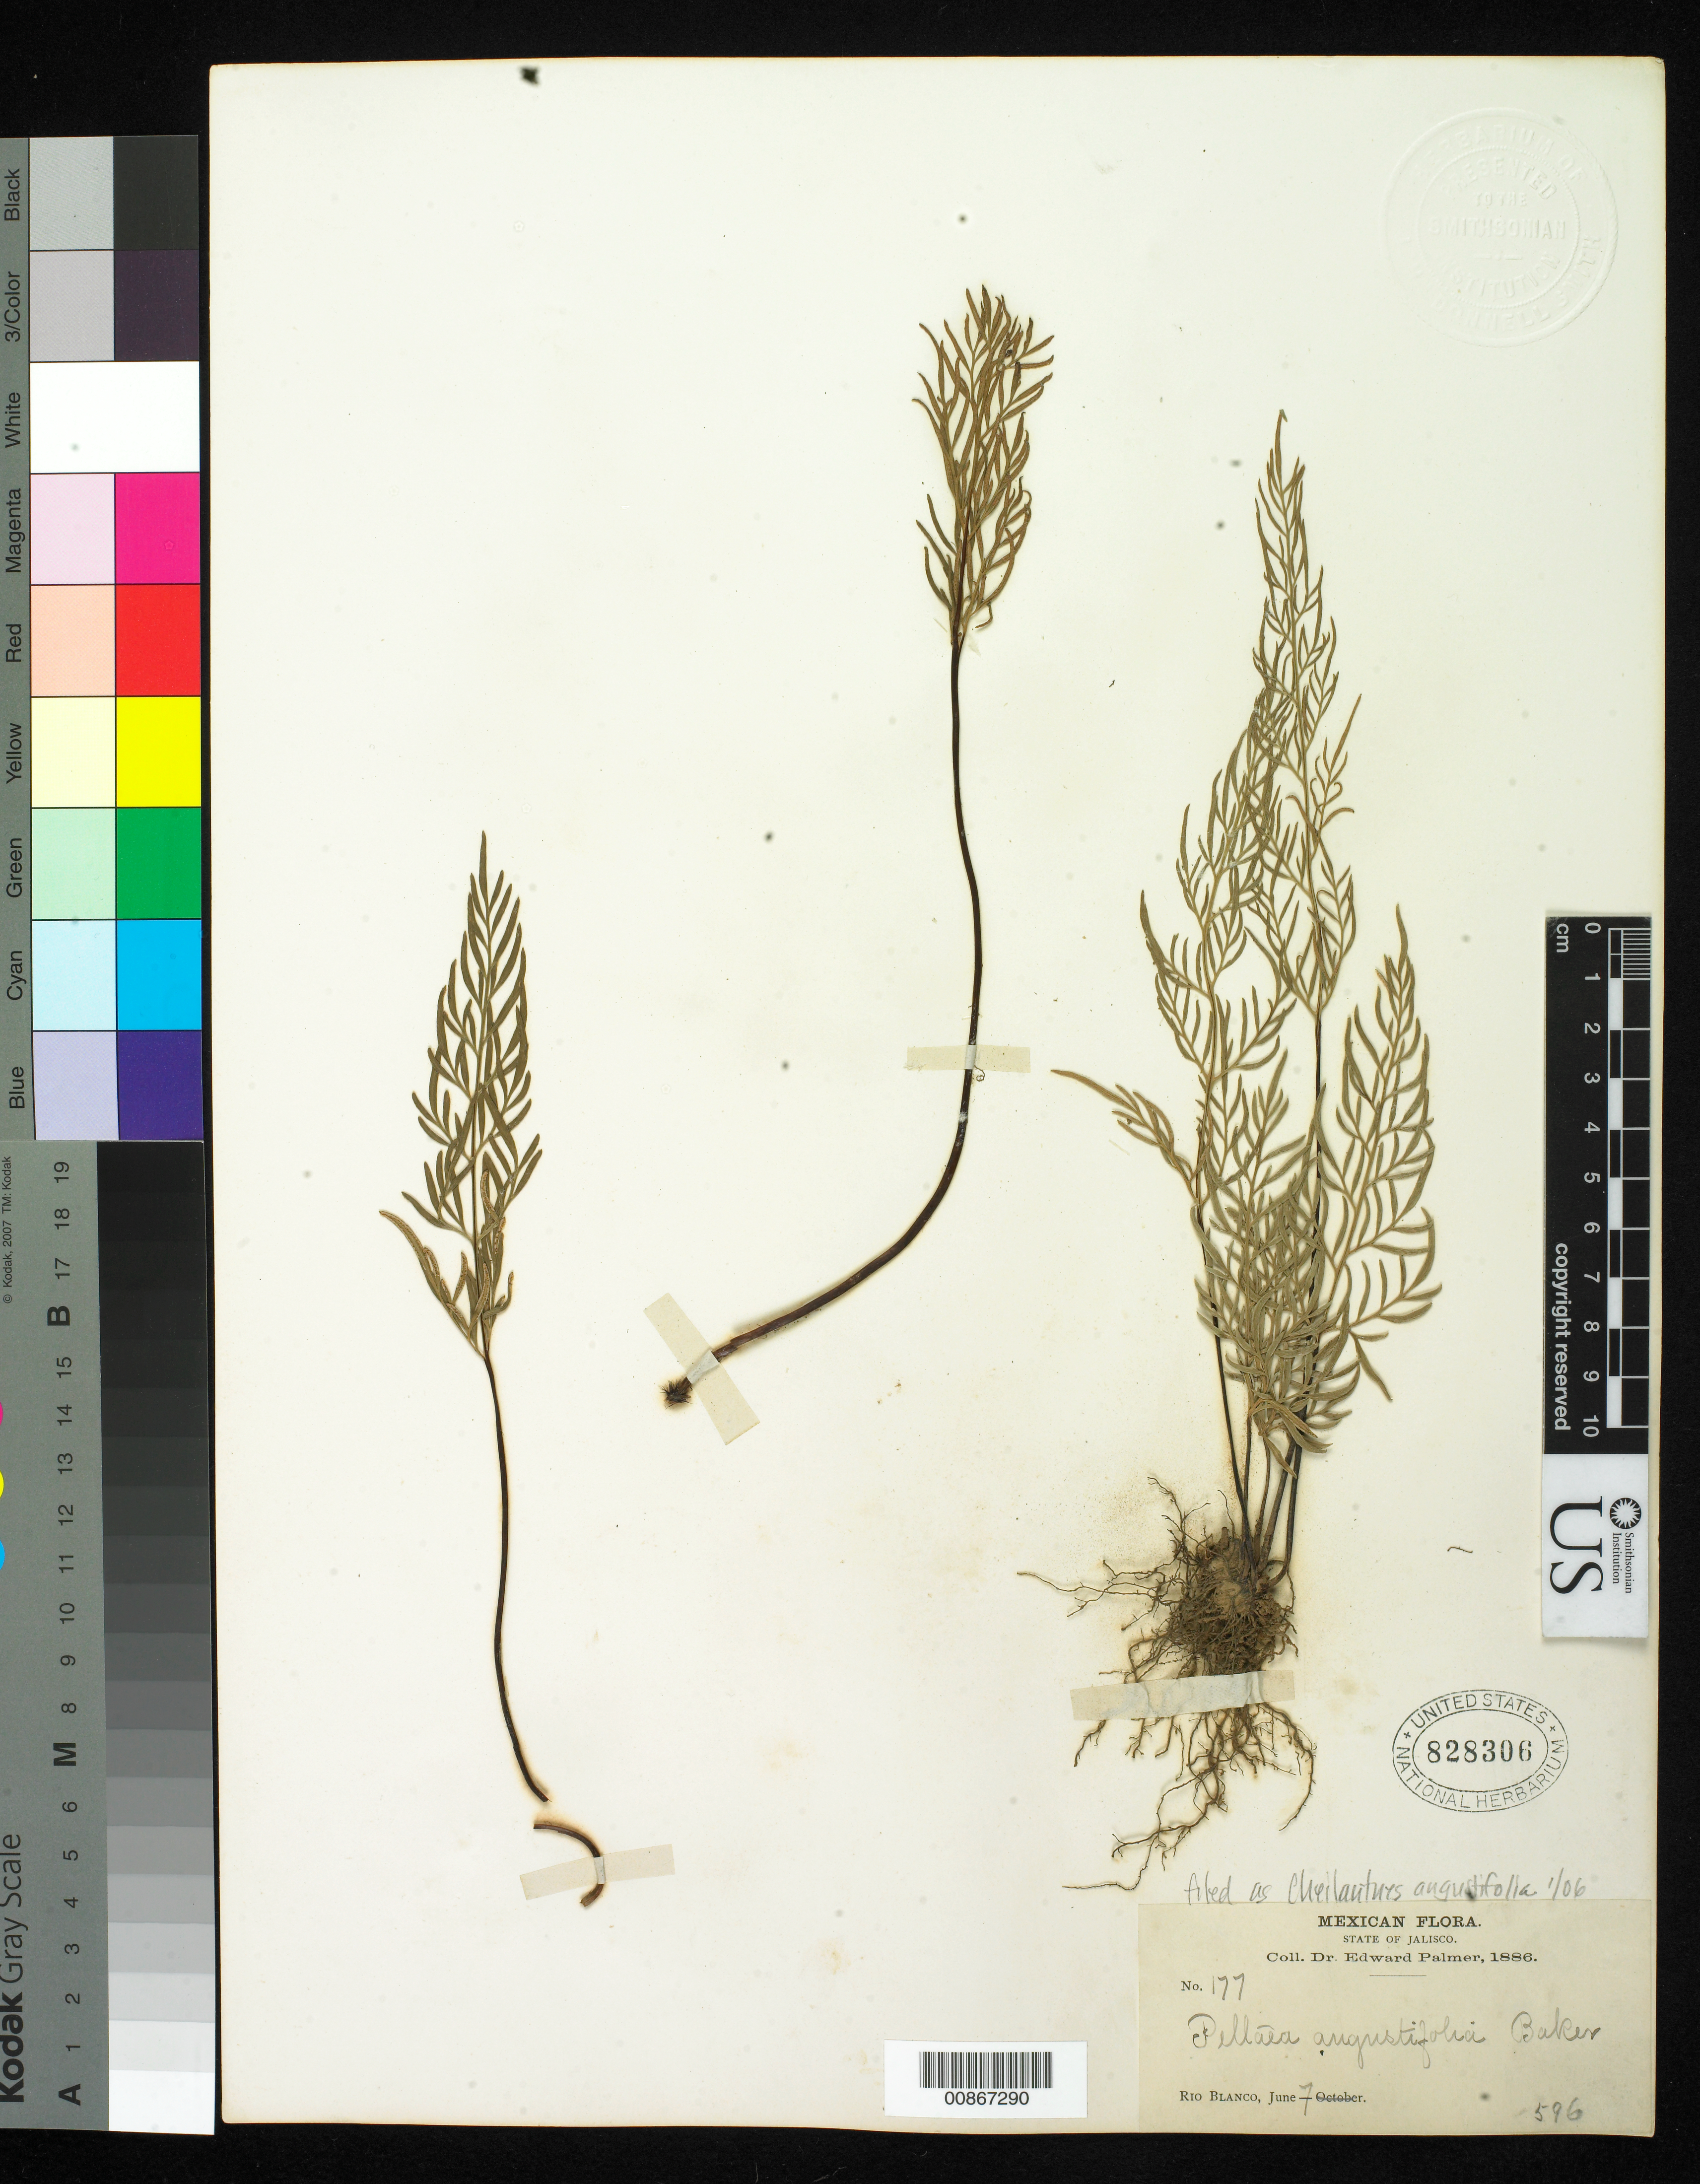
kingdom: Plantae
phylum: Tracheophyta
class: Polypodiopsida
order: Polypodiales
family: Pteridaceae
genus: Gaga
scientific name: Gaga angustifolia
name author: (Kunth) Fay W. Li & Windham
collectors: E. Palmer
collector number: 177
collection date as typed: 07 Jun 1886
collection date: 1886-06-07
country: Mexico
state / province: Jalisco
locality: Río Blanco, Jalisco.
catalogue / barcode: US 828306